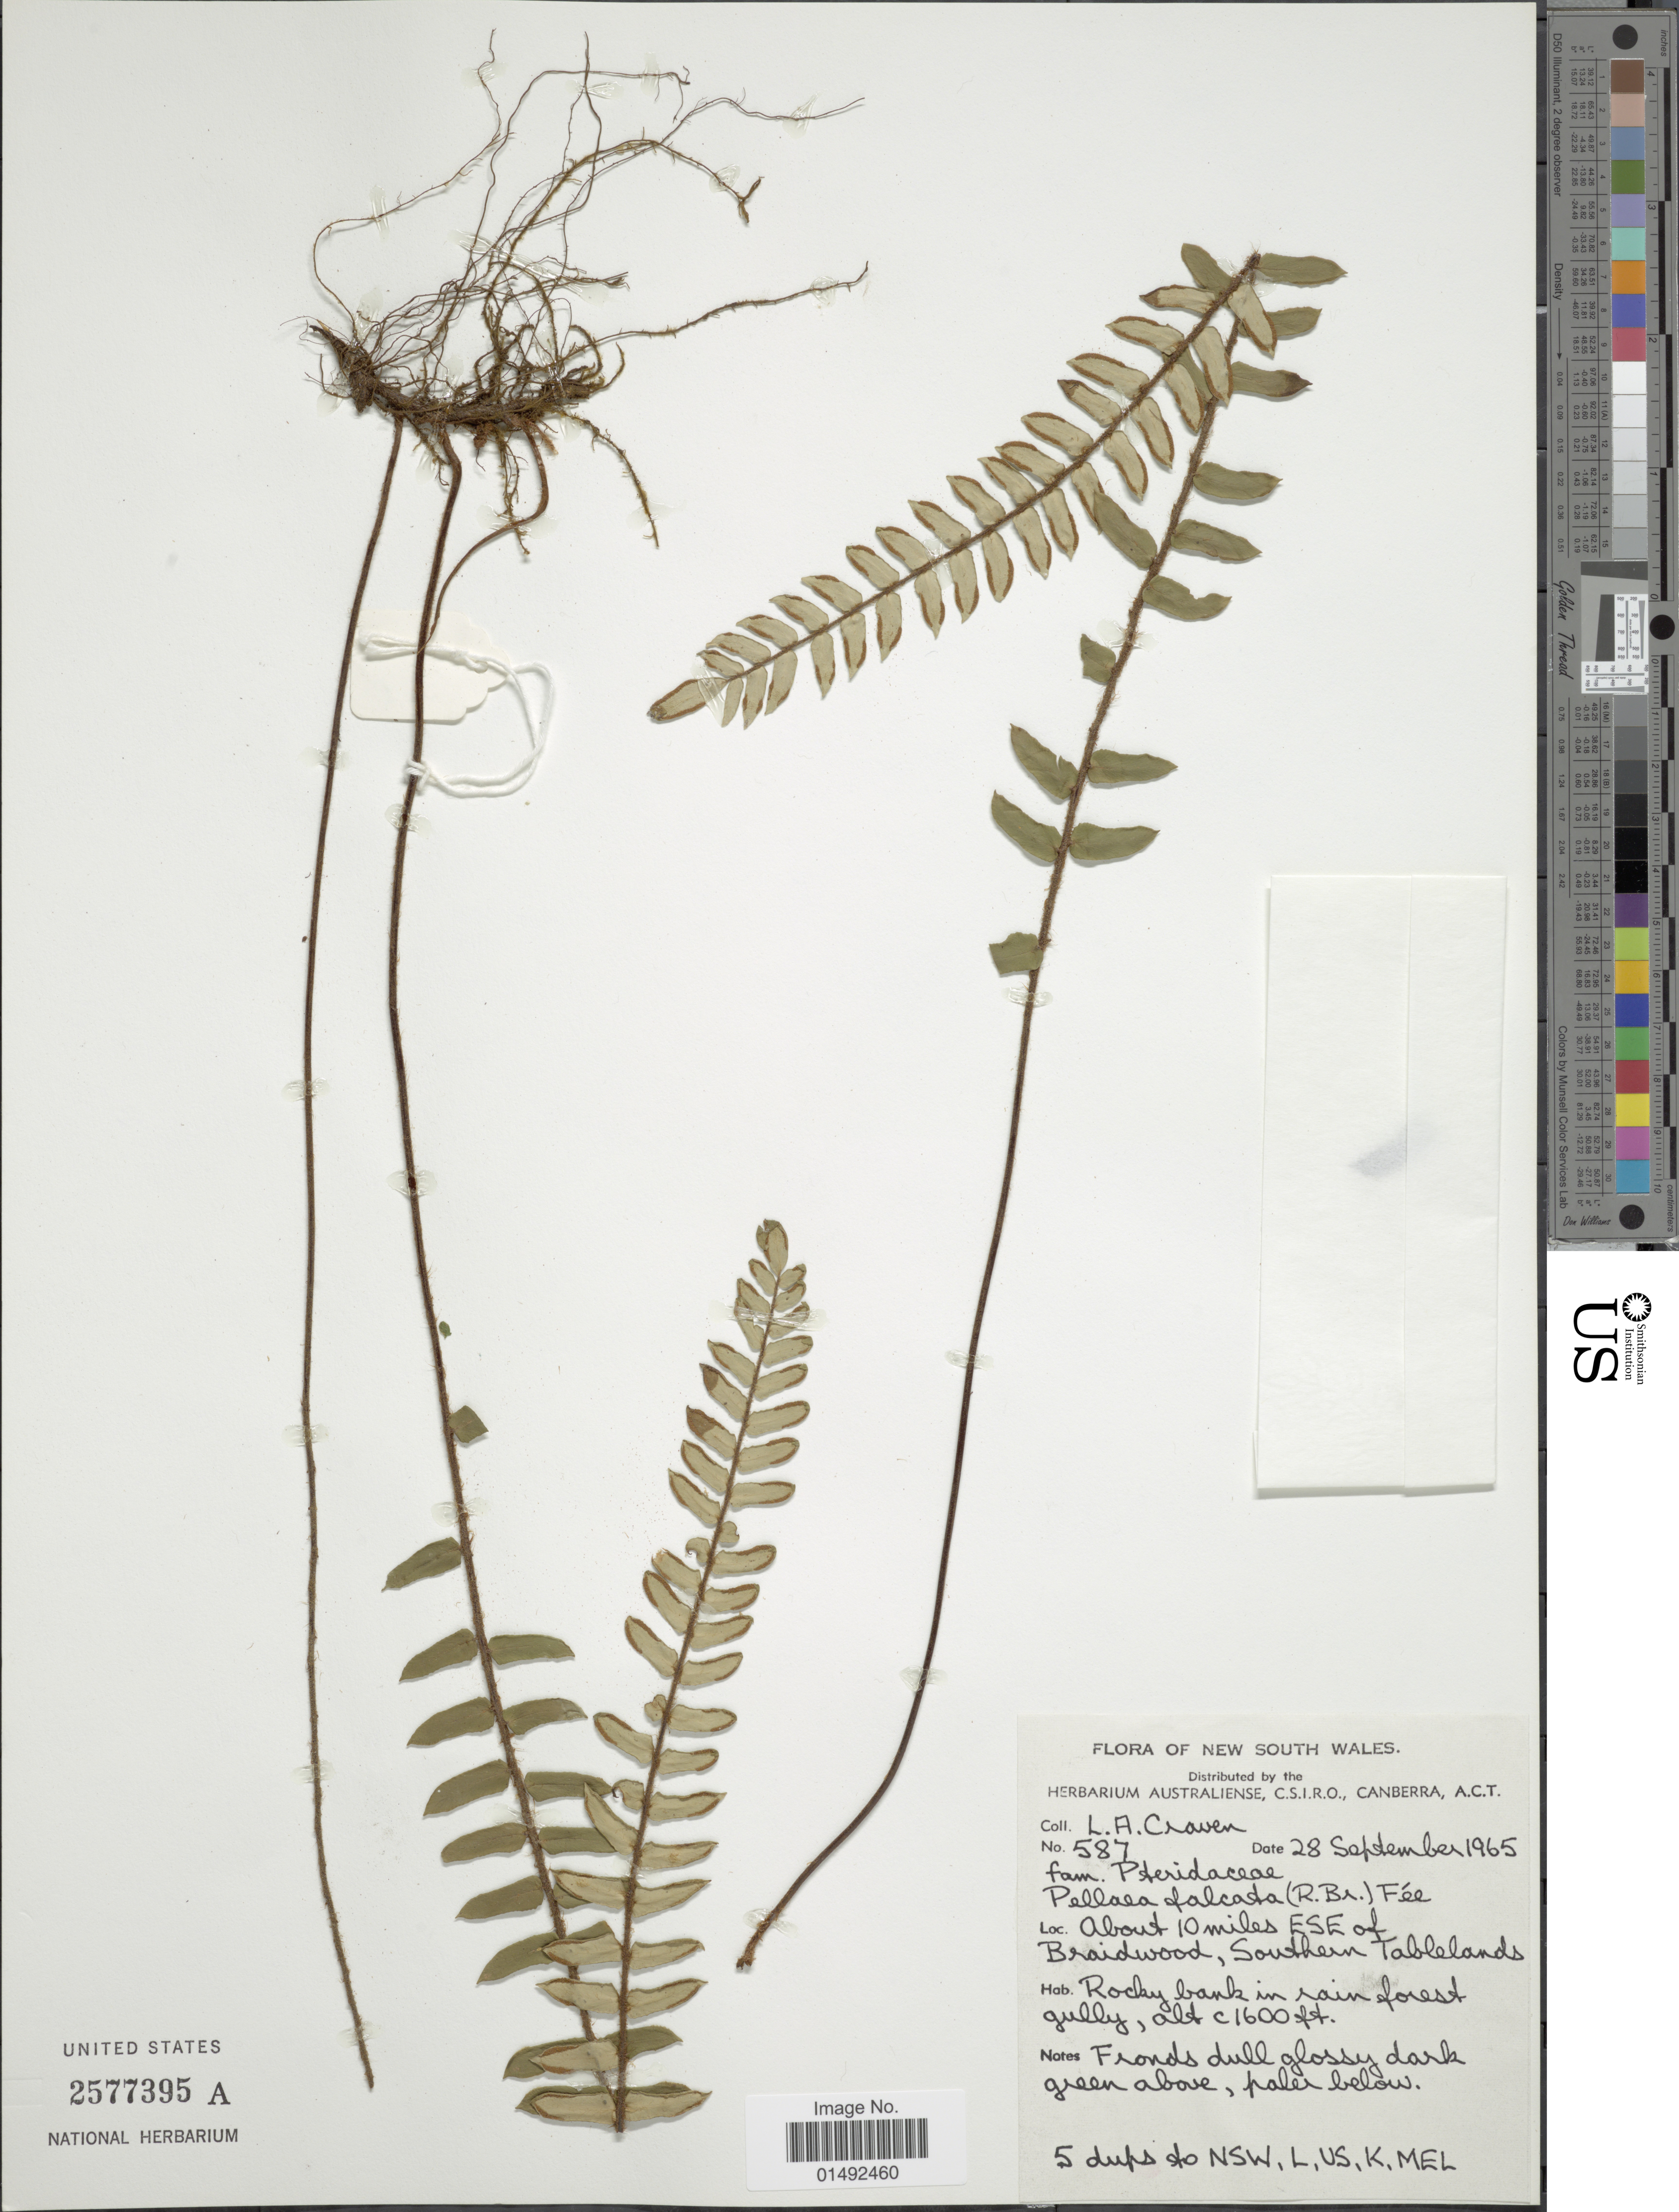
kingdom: Plantae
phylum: Tracheophyta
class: Polypodiopsida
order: Polypodiales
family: Pteridaceae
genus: Pellaea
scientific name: Pellaea falcata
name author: Fée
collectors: L. A. Craven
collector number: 587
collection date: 1965-09-28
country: Australia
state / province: New South Wales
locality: About 10 miles ESE of Braidwood, Southern Tablelands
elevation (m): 488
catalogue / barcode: US 2577395A